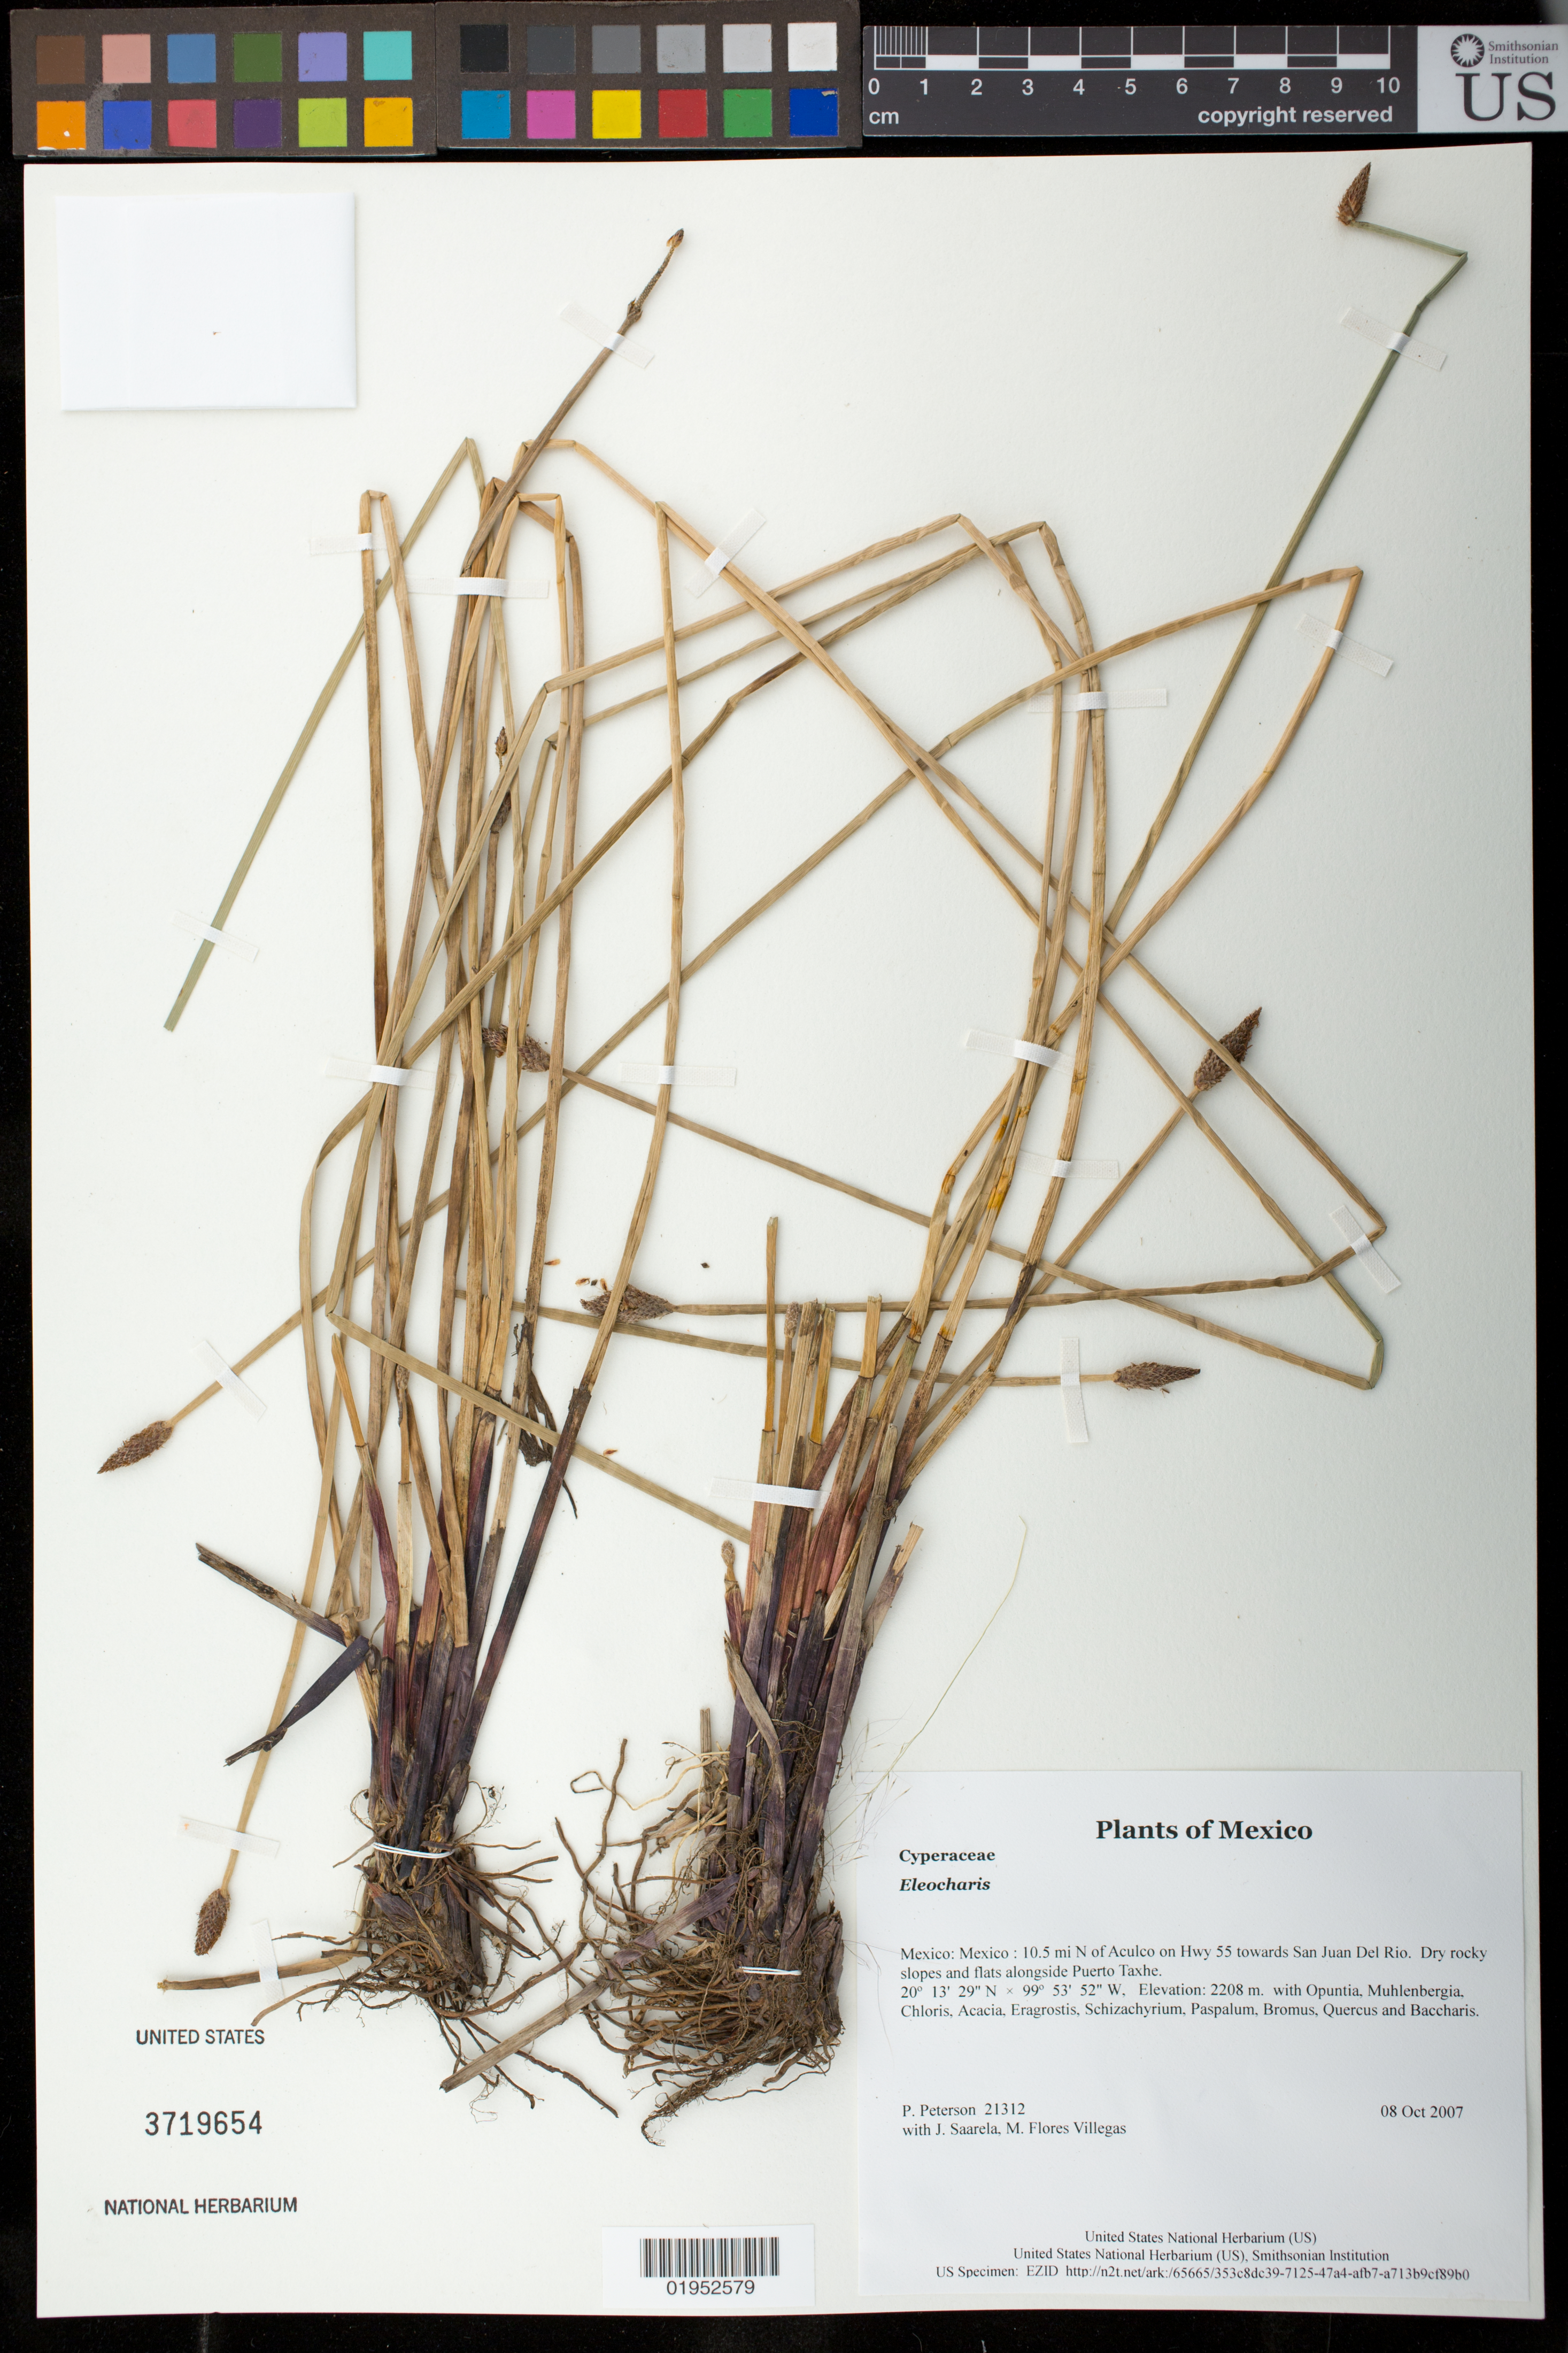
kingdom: Plantae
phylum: Tracheophyta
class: Liliopsida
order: Poales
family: Cyperaceae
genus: Eleocharis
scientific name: Eleocharis sp.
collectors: P. M. Peterson, J. Saarela & M. Flores Villegas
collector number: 21312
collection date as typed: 08 Oct 2007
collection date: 2007-10-08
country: Mexico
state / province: México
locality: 10.5 mi N of Aculco on Hwy 55 towards San Juan Del Rio. Dry rocky slopes and flats alongside Puerto Taxhe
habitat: with Opuntia, Muhlenbergia, Chloris, Acacia, Eragrostis, Schizachyrium, Paspalum, Bromus, Quercus and Baccharis.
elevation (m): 2208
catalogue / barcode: US 3719654